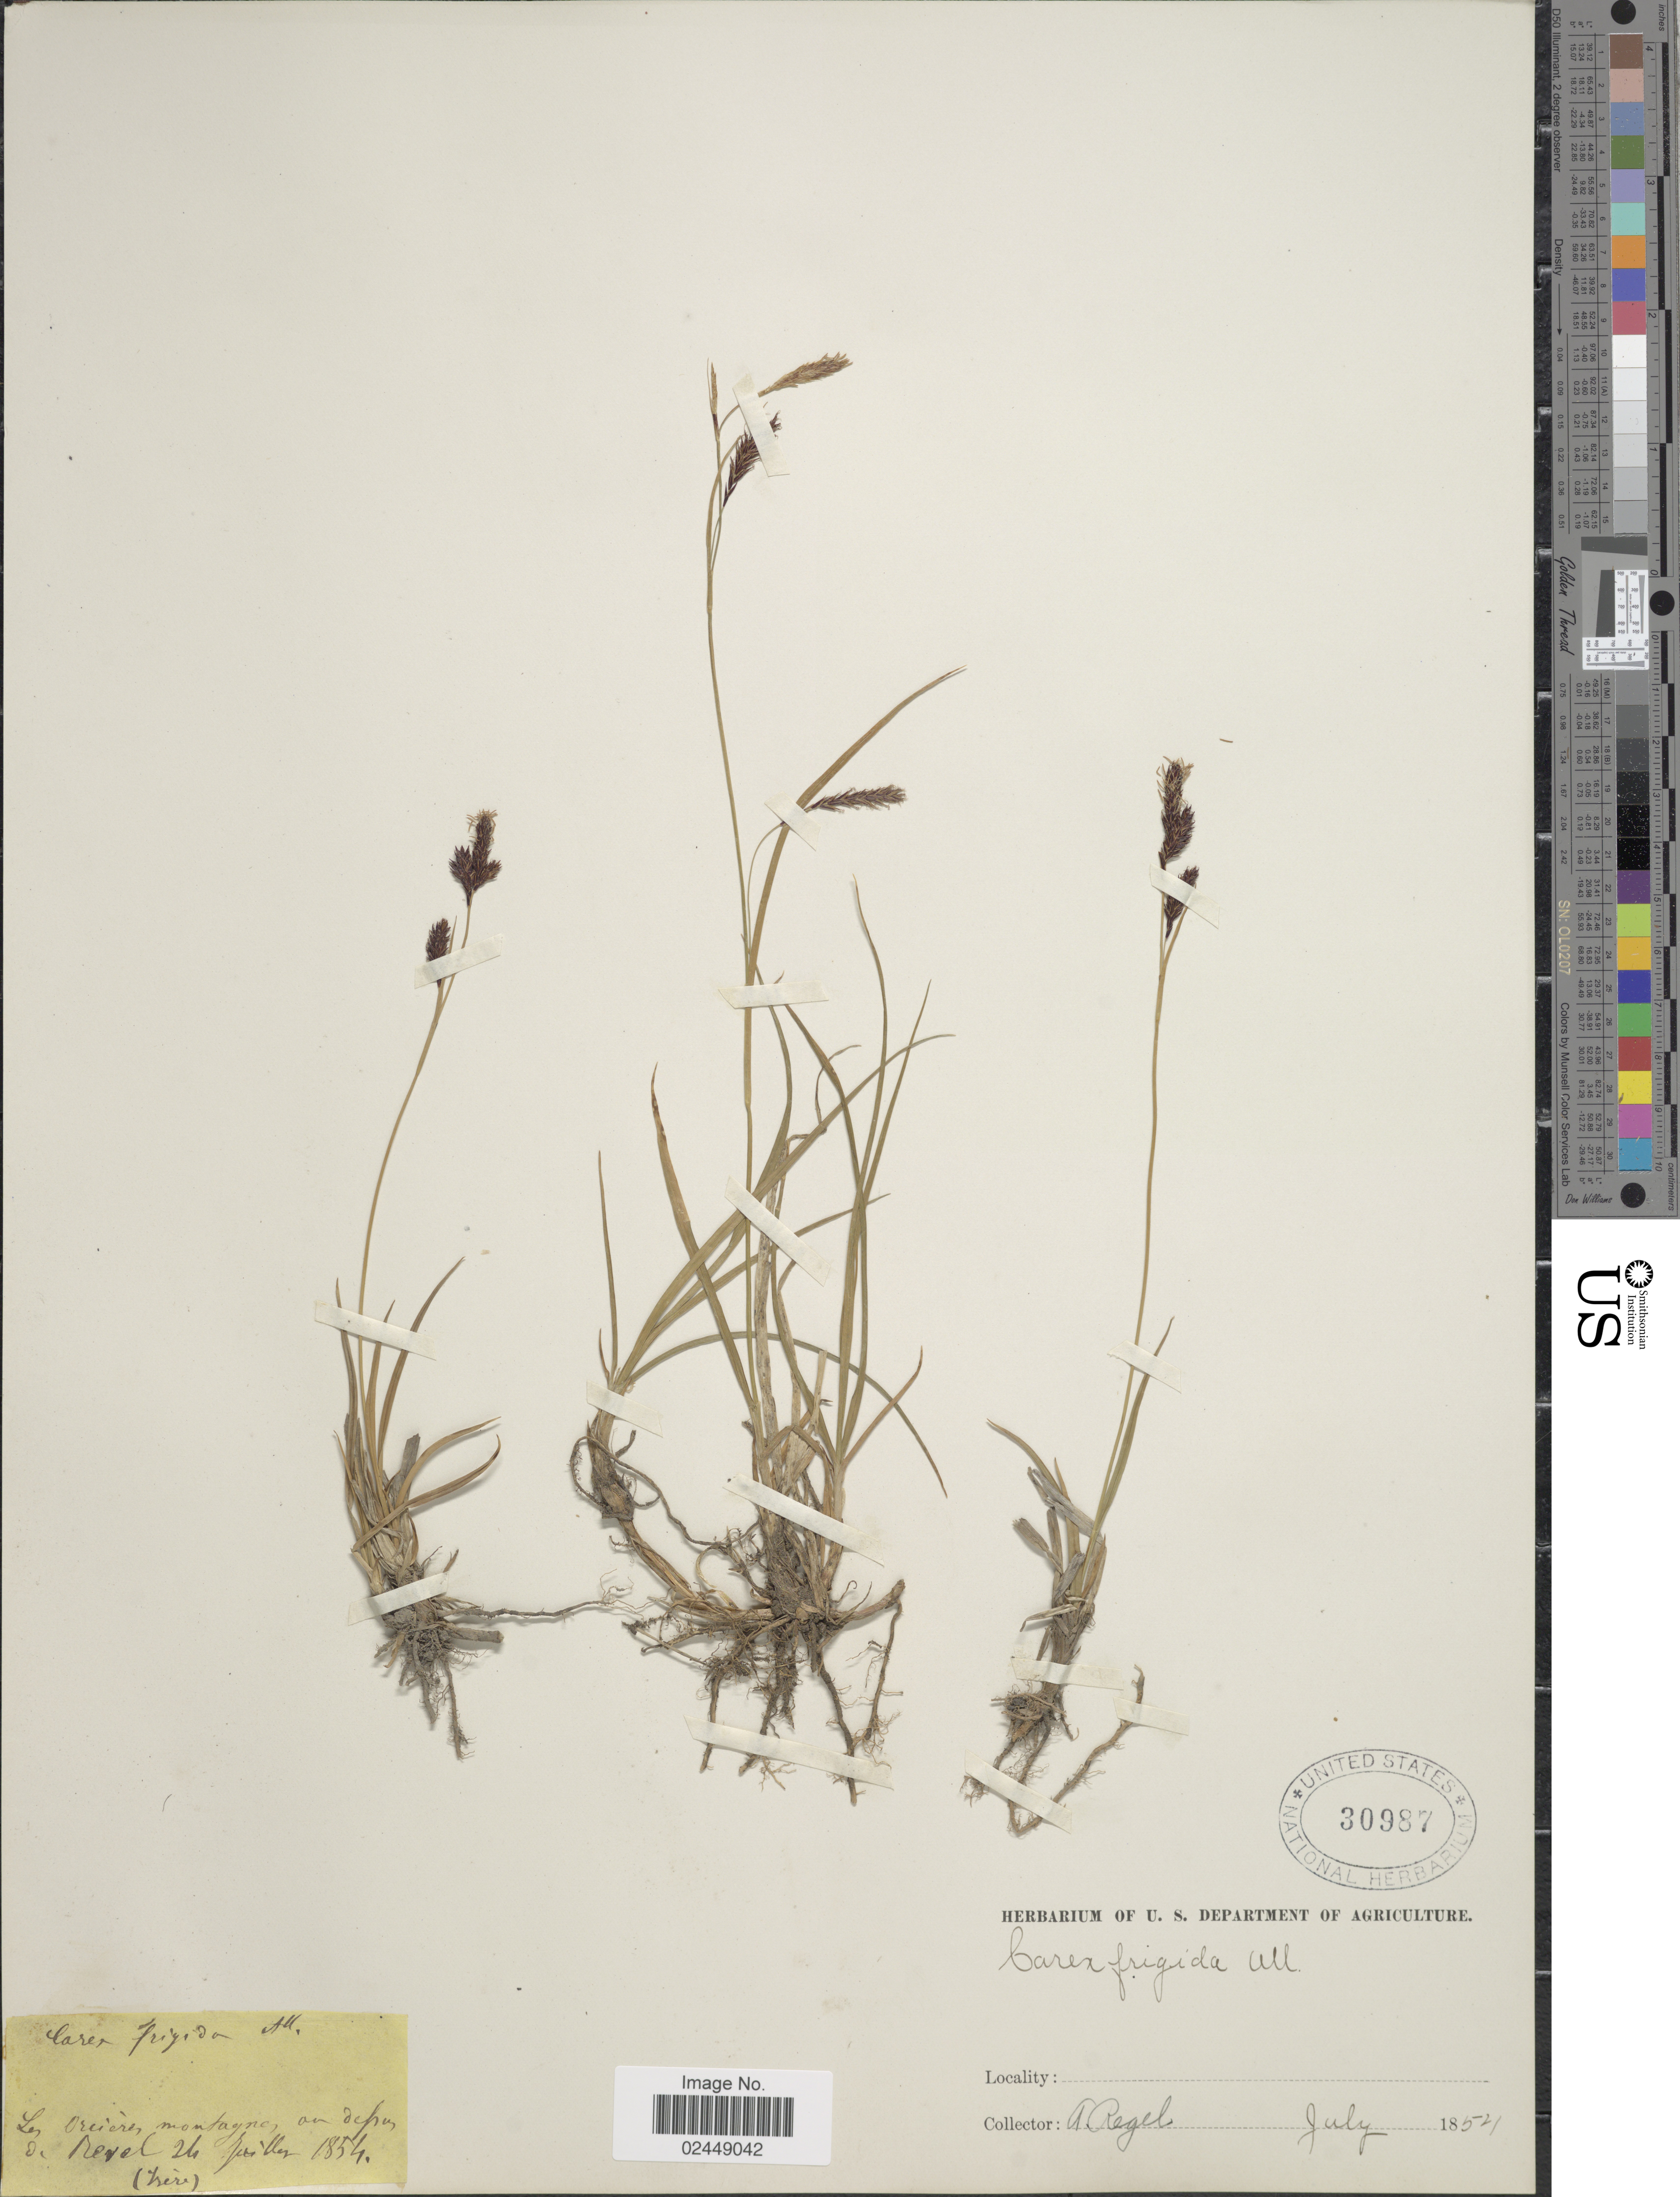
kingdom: Plantae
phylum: Tracheophyta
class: Liliopsida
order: Poales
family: Cyperaceae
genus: Carex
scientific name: Carex frigida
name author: All.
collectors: A. Regel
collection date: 1854-07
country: France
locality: Les orcieres montagne, an [illegible text]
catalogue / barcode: US 30987